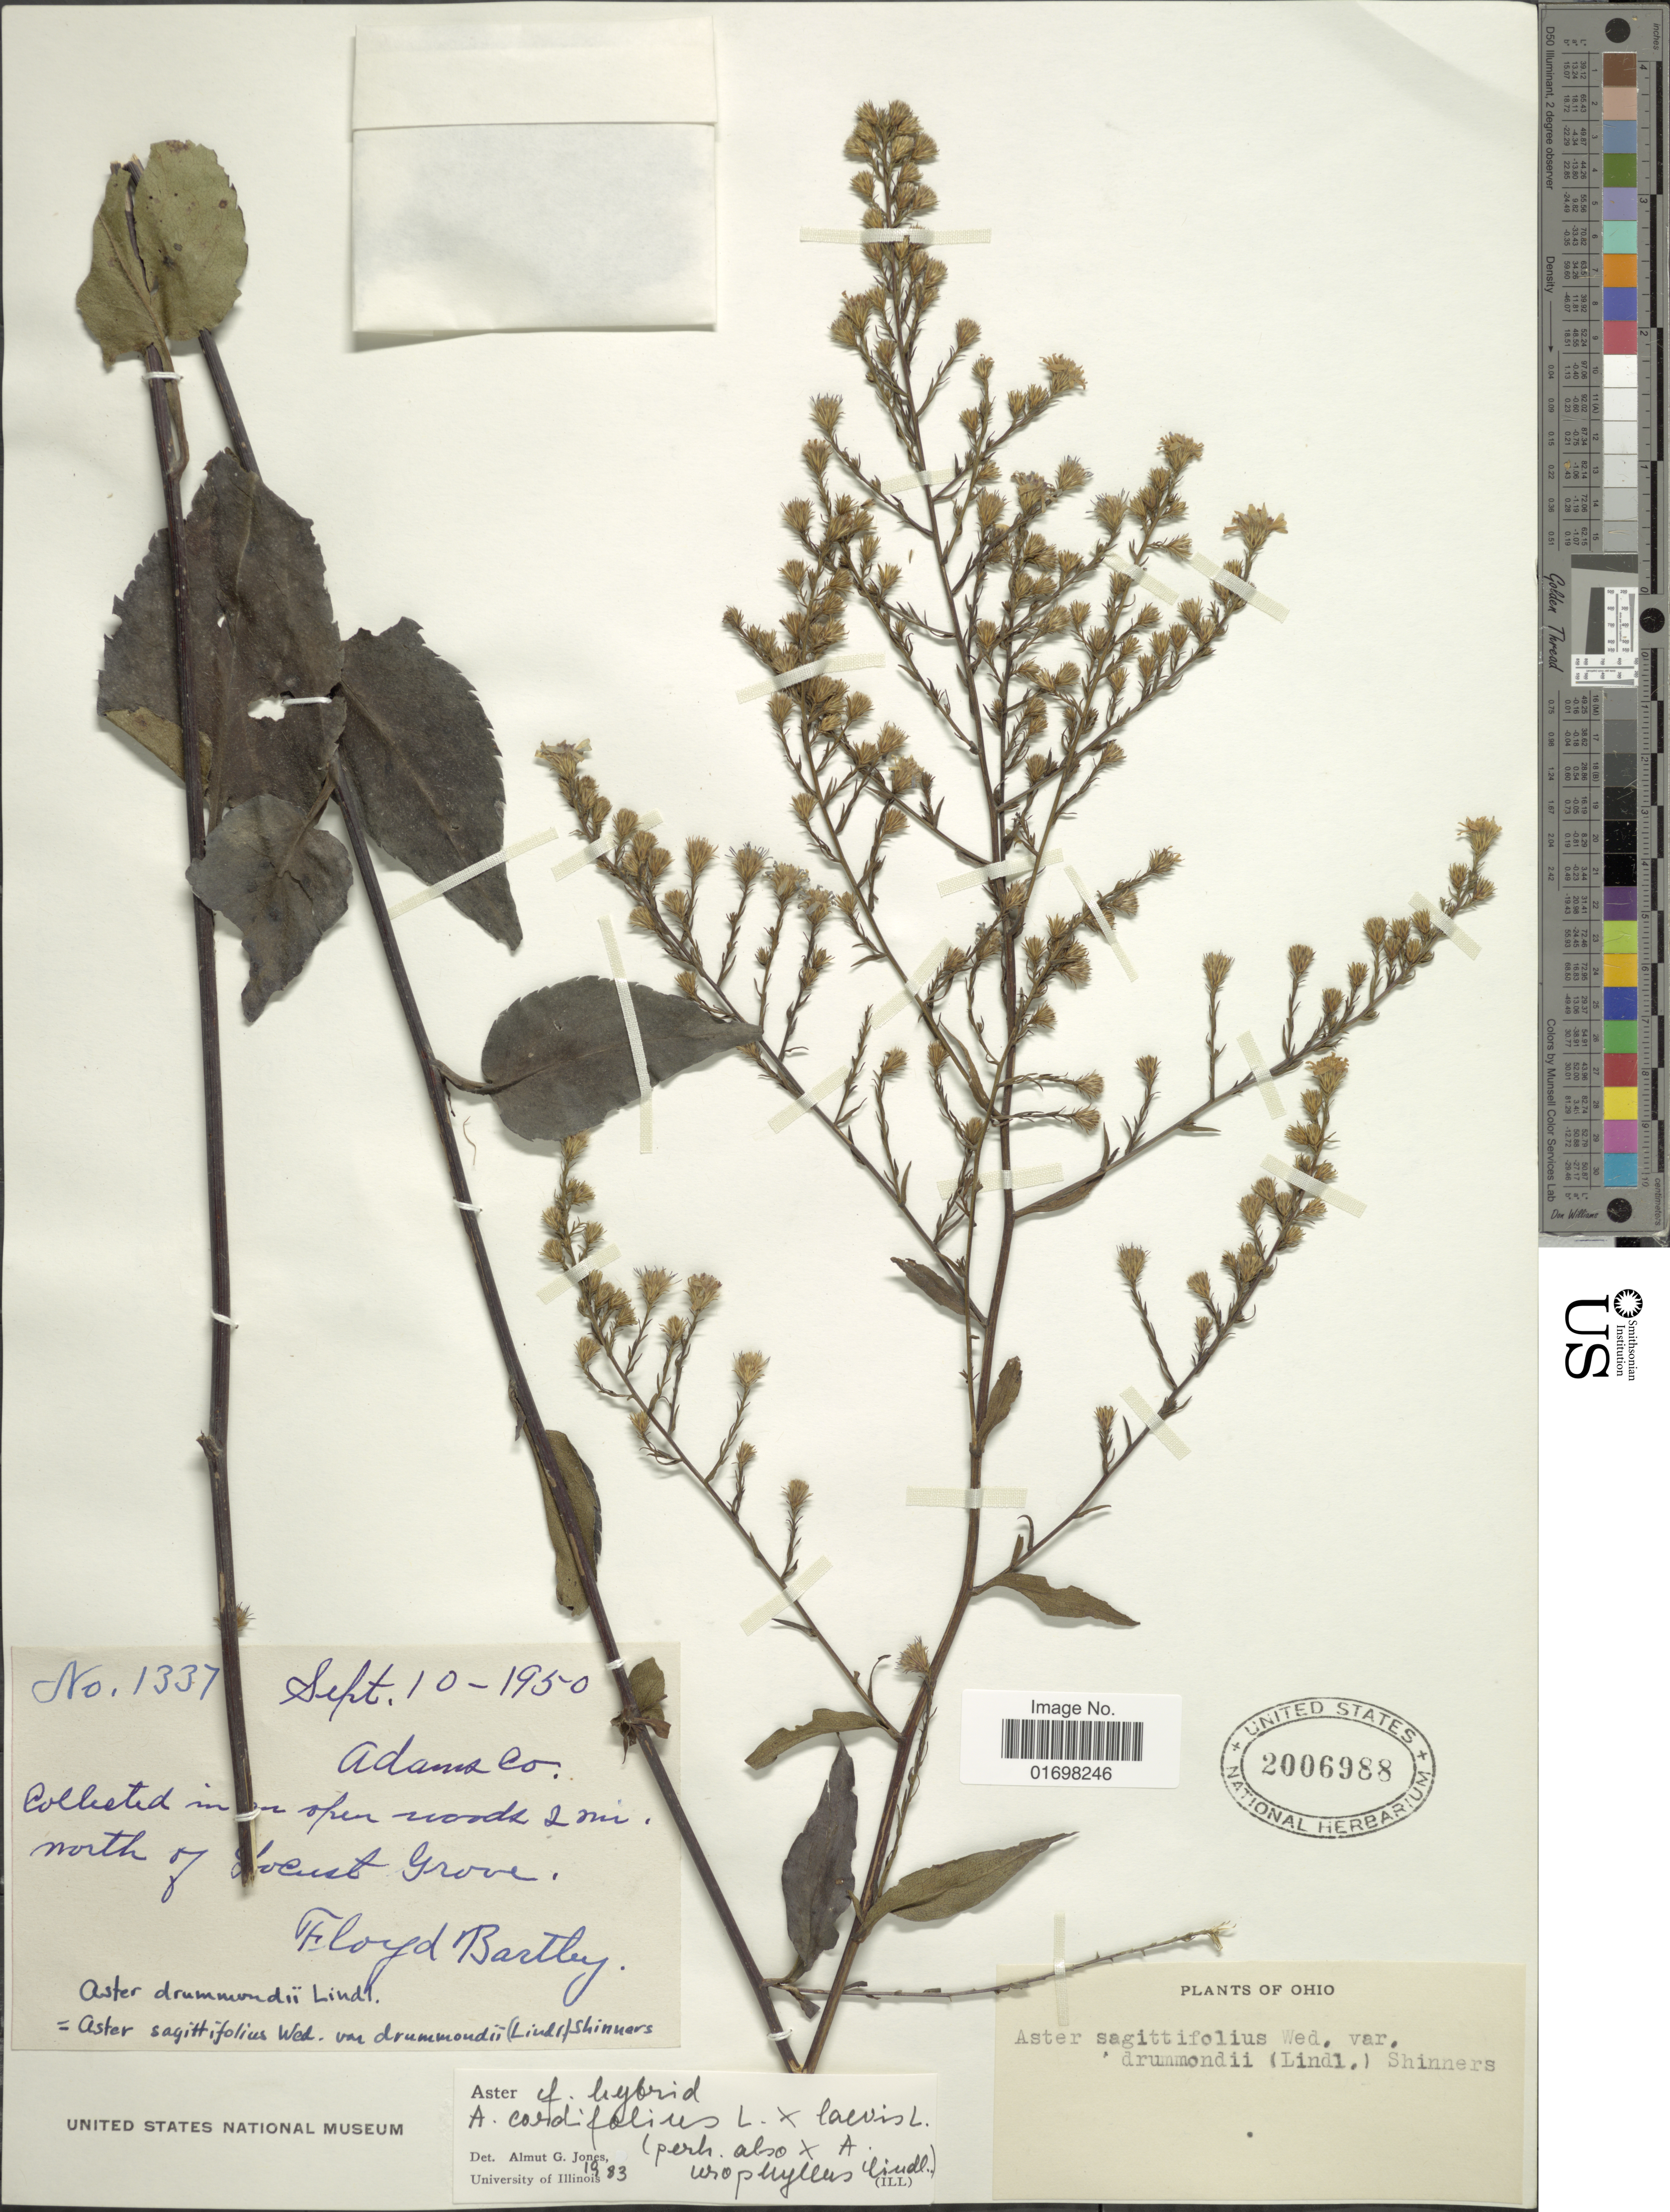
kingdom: Plantae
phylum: Tracheophyta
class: Magnoliopsida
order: Asterales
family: Asteraceae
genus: Symphyotrichum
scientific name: Symphyotrichum cordifolium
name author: (L.) G.L. Nesom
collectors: F. Bartley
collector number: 1337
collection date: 1950-09-10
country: United States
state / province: Ohio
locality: Adams Co. 2 mi north of Locust Grove,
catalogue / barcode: US 2006988